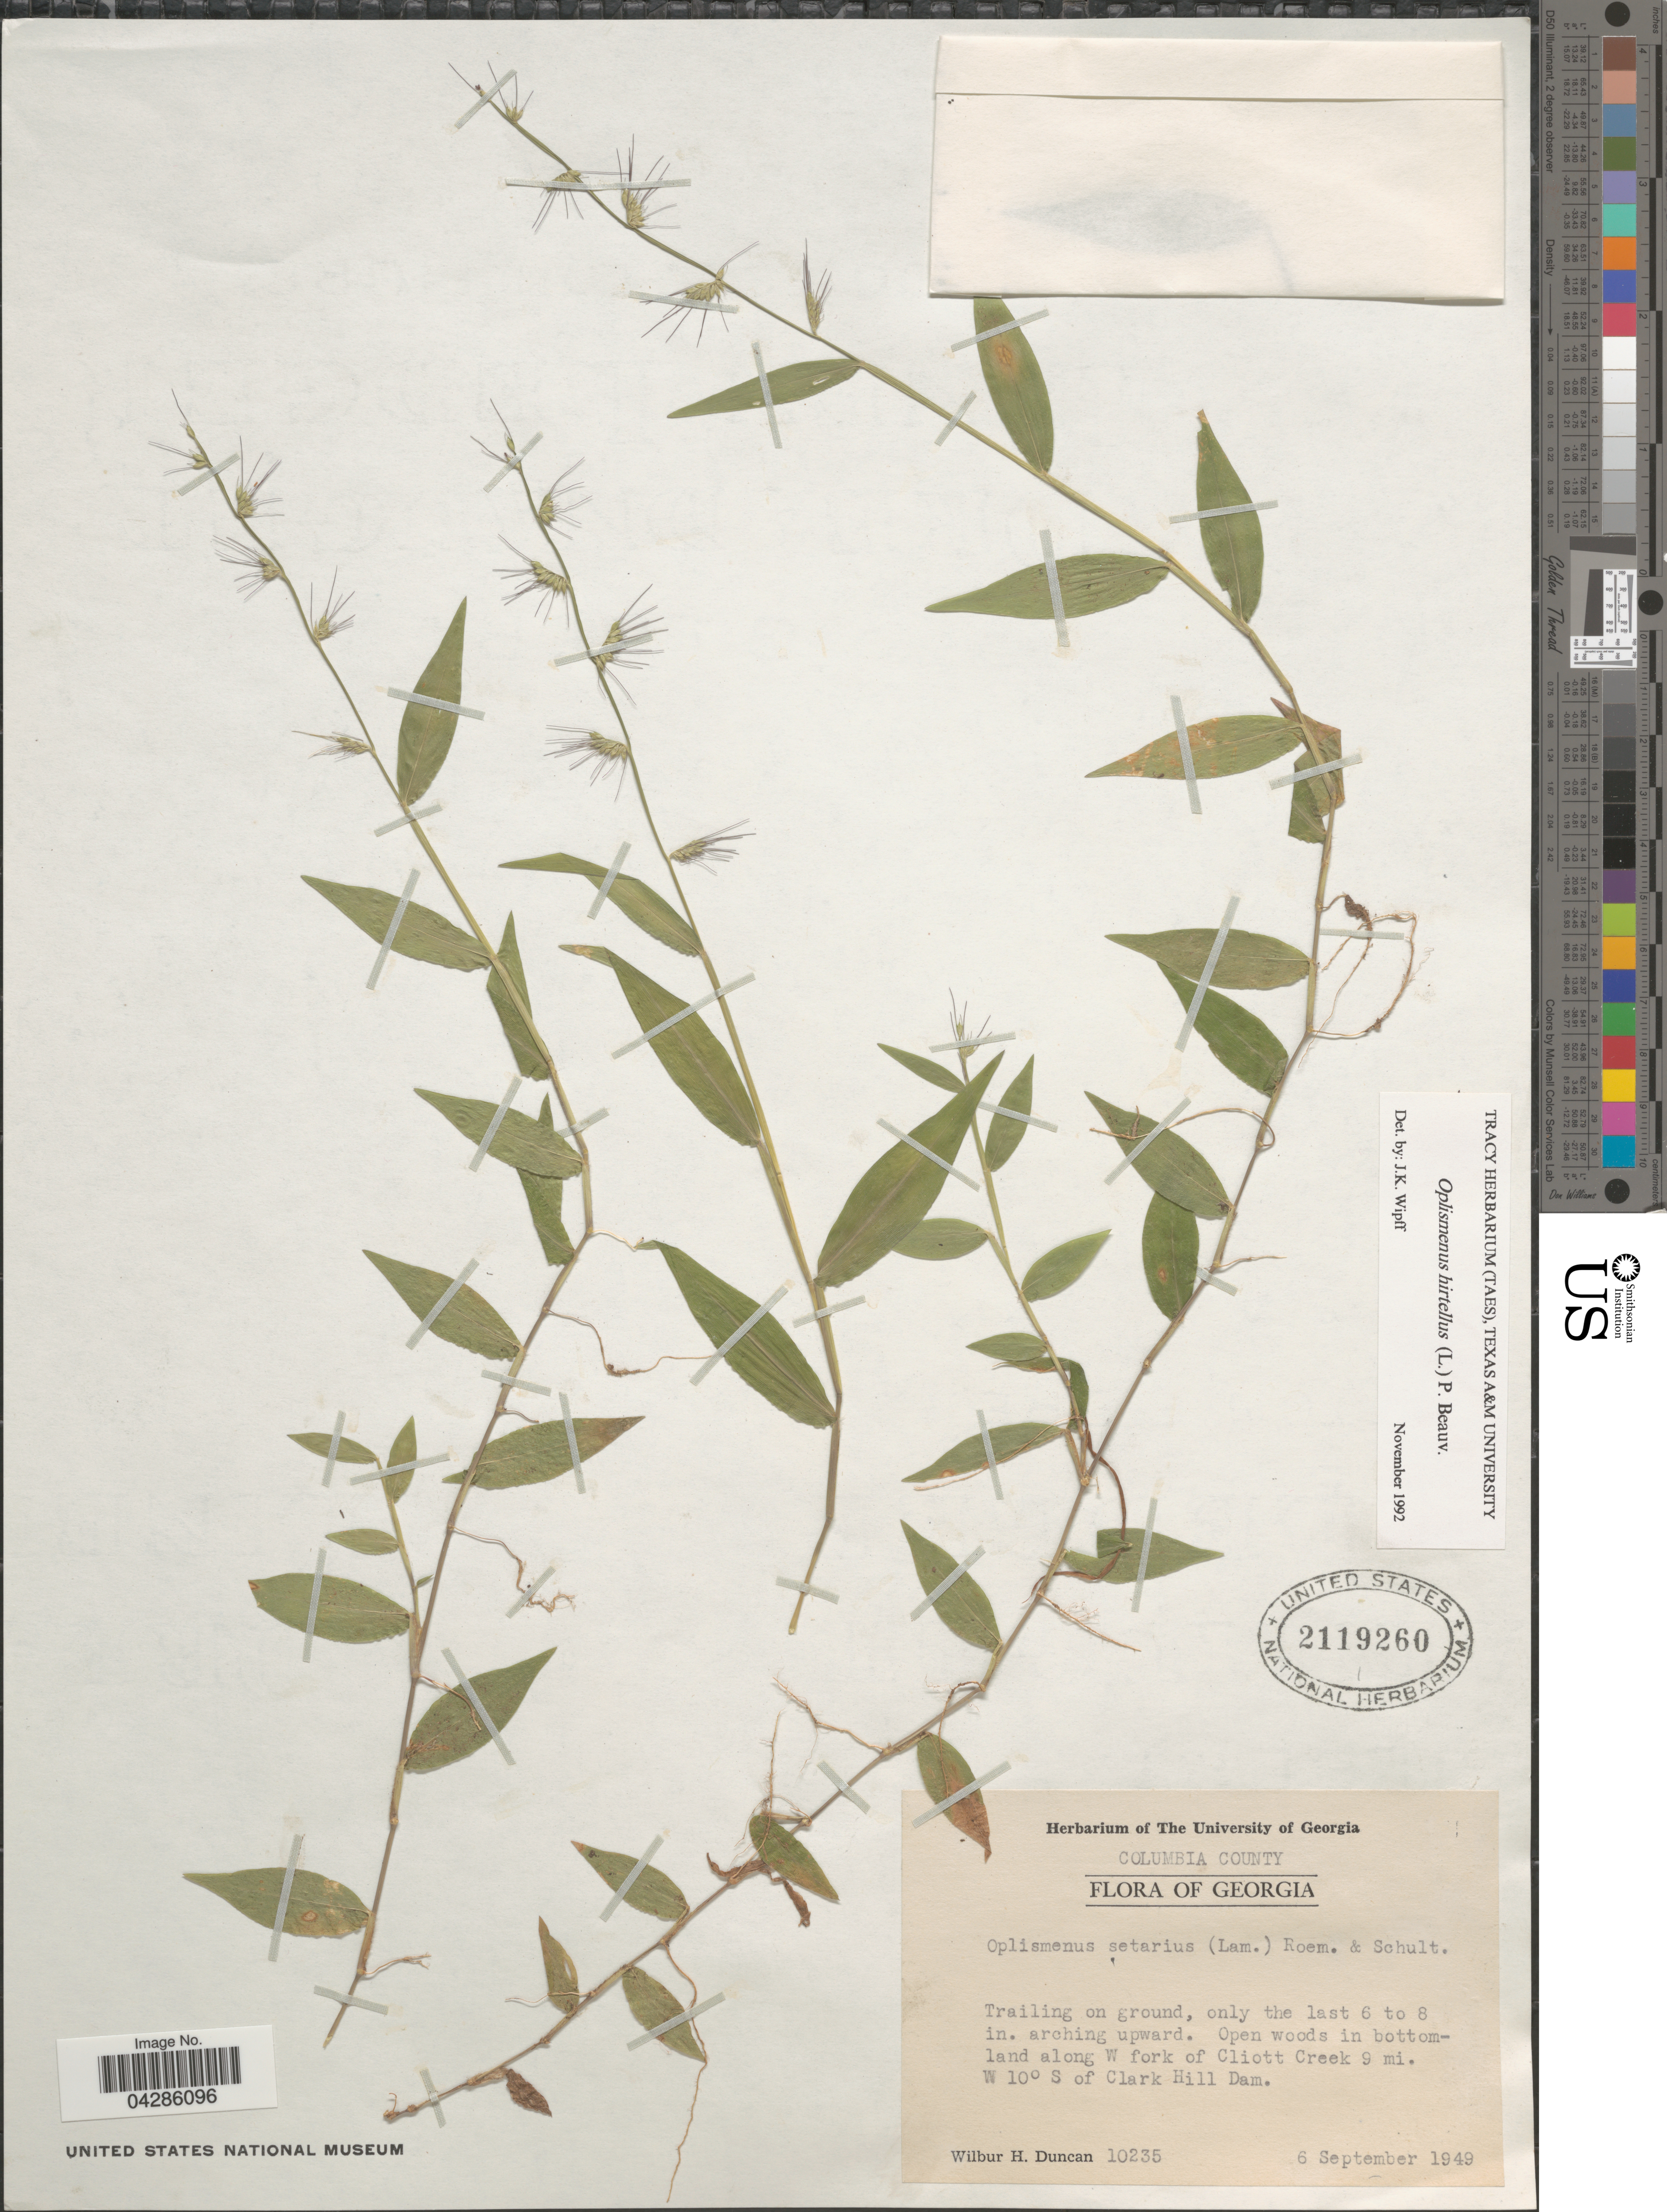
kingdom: Plantae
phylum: Tracheophyta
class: Liliopsida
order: Poales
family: Poaceae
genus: Oplismenus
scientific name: Oplismenus hirtellus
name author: (L.) P. Beauv.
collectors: W. H. Duncan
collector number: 10235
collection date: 1949-09-06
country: United States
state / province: Georgia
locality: Columbia County. Trailing on ground, only the last 6 to 8 in. arching upward. Open woods in bottomland along W fork of Cliott Creek 9 mi. W 10° S of Clark Hill Dam.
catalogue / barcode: US 2119260